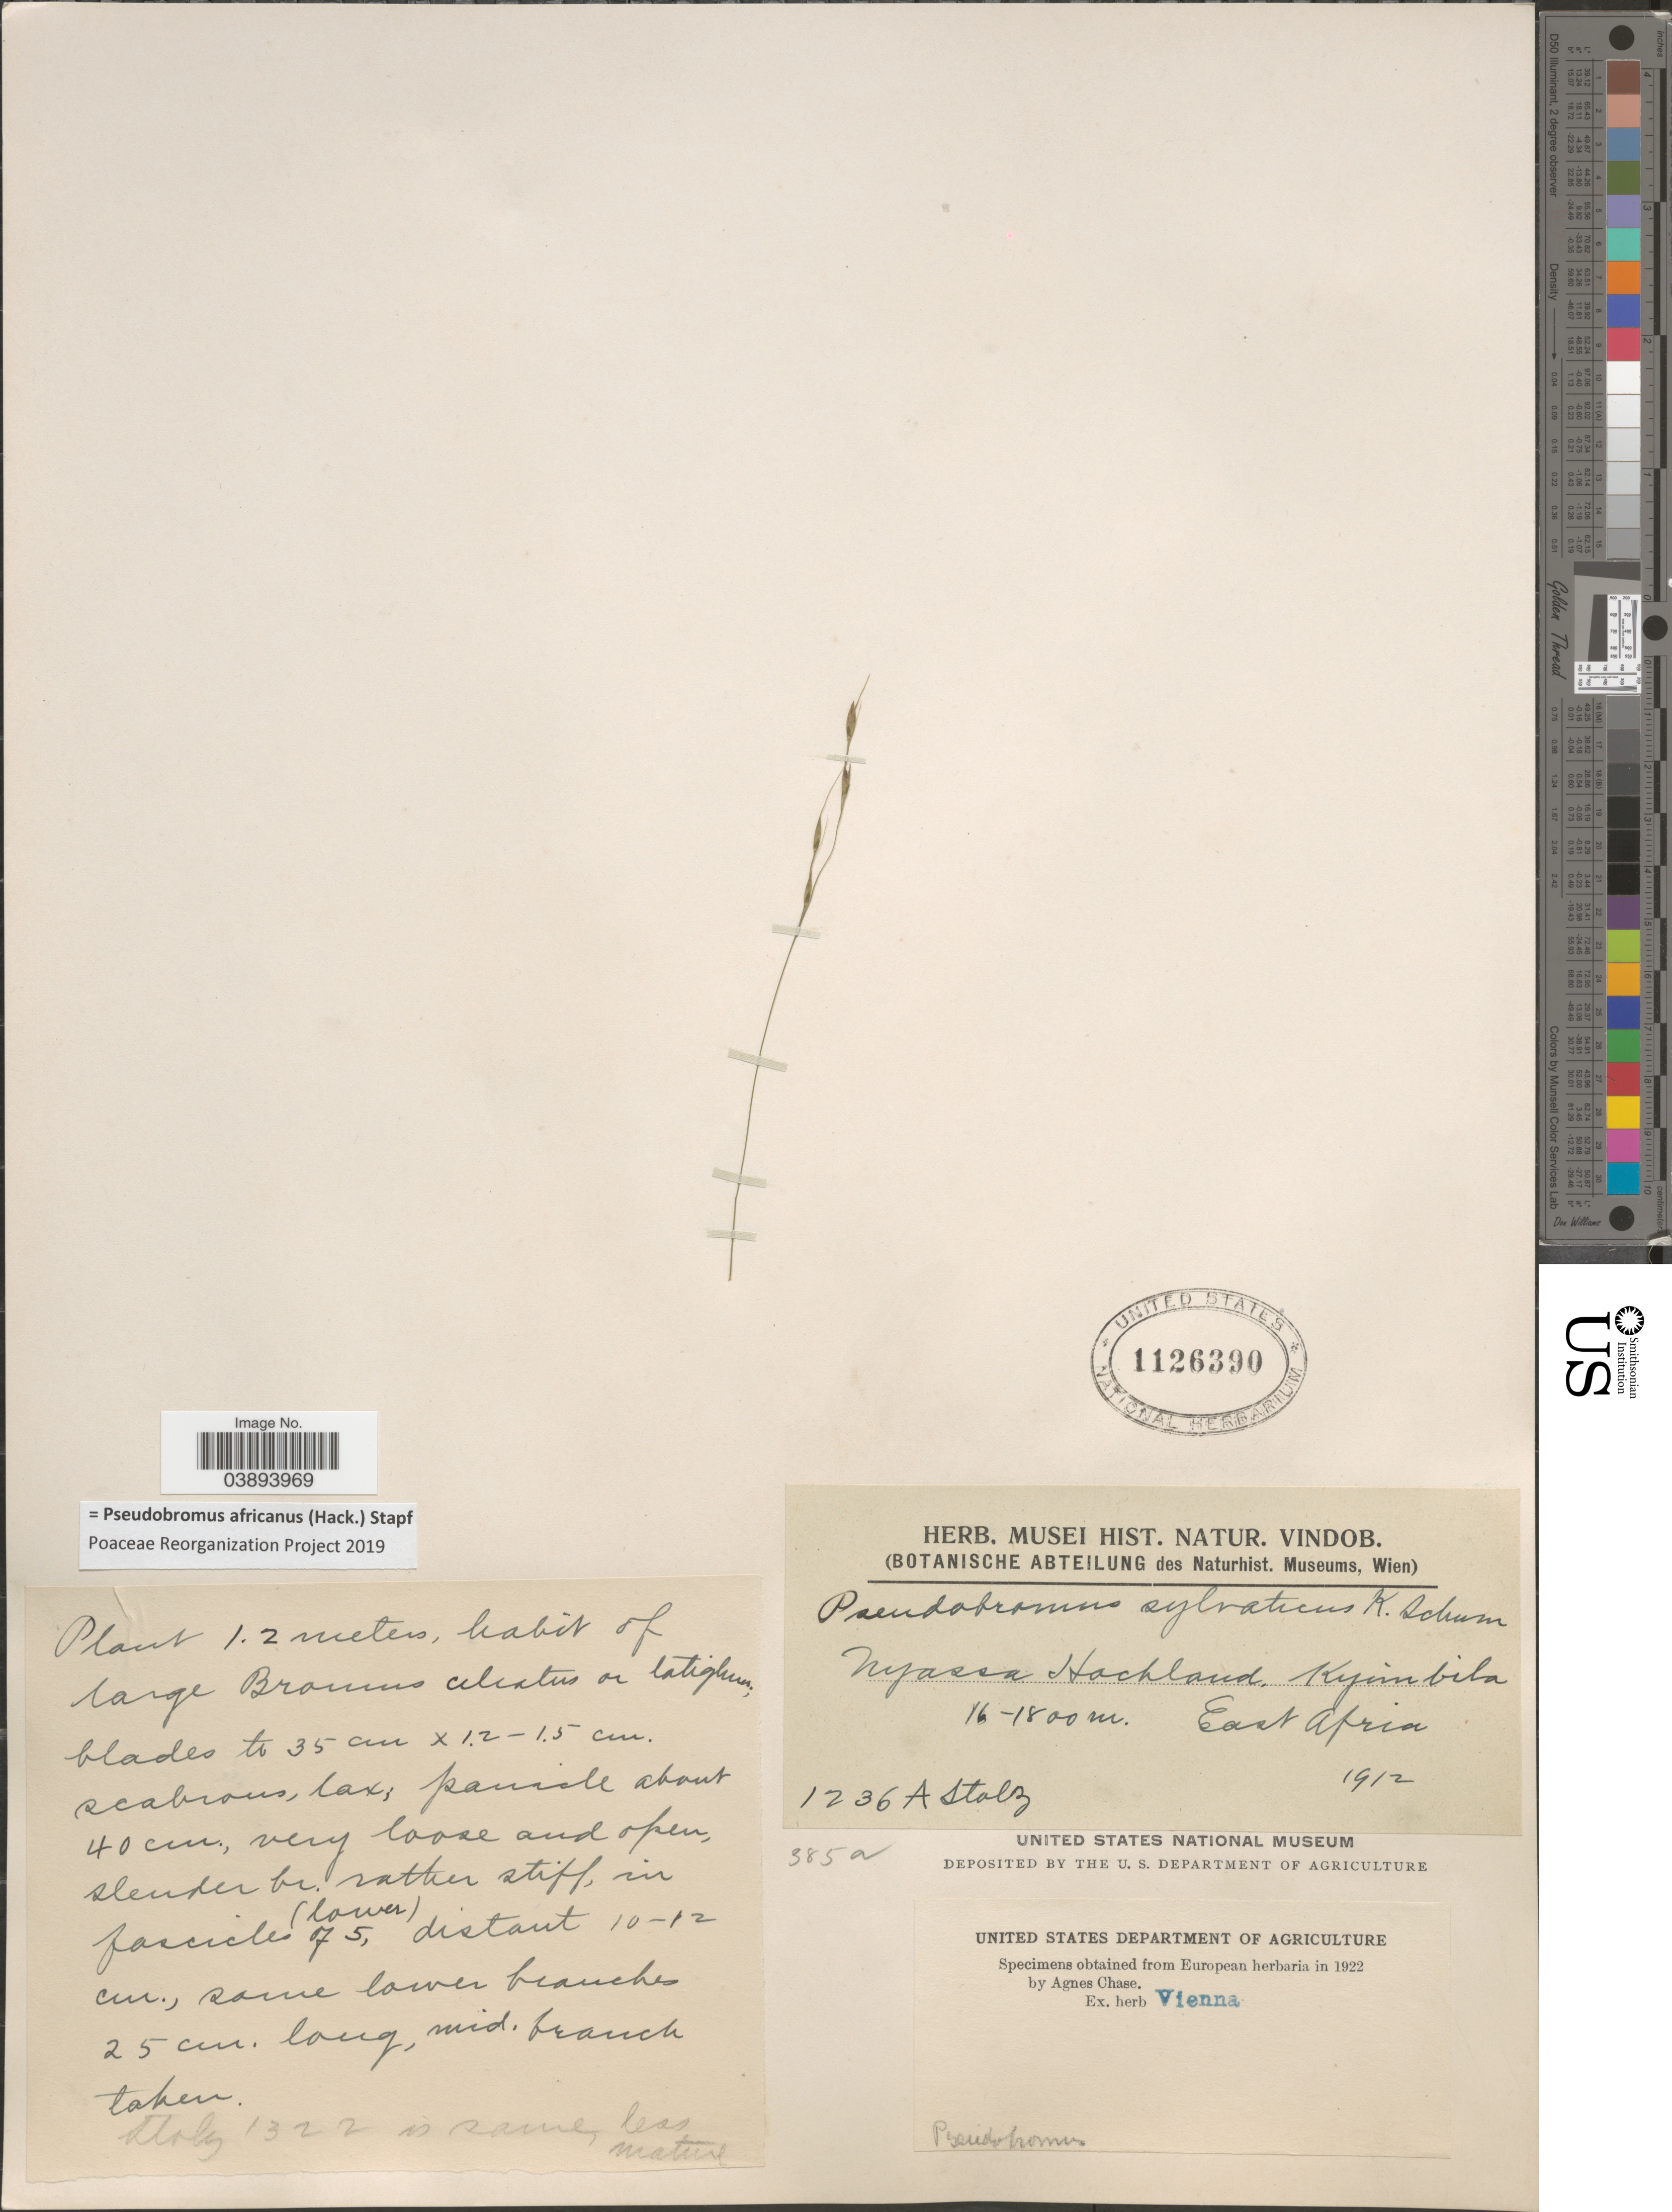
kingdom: Plantae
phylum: Tracheophyta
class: Liliopsida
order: Poales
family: Poaceae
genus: Pseudobromus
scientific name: Pseudobromus africanus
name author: (Hack.) Stapf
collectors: A. Stolz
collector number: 1236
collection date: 1912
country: Tanzania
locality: Nyassa Hachland. Kyimbila. East Africa.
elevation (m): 1600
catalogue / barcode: US 1126390